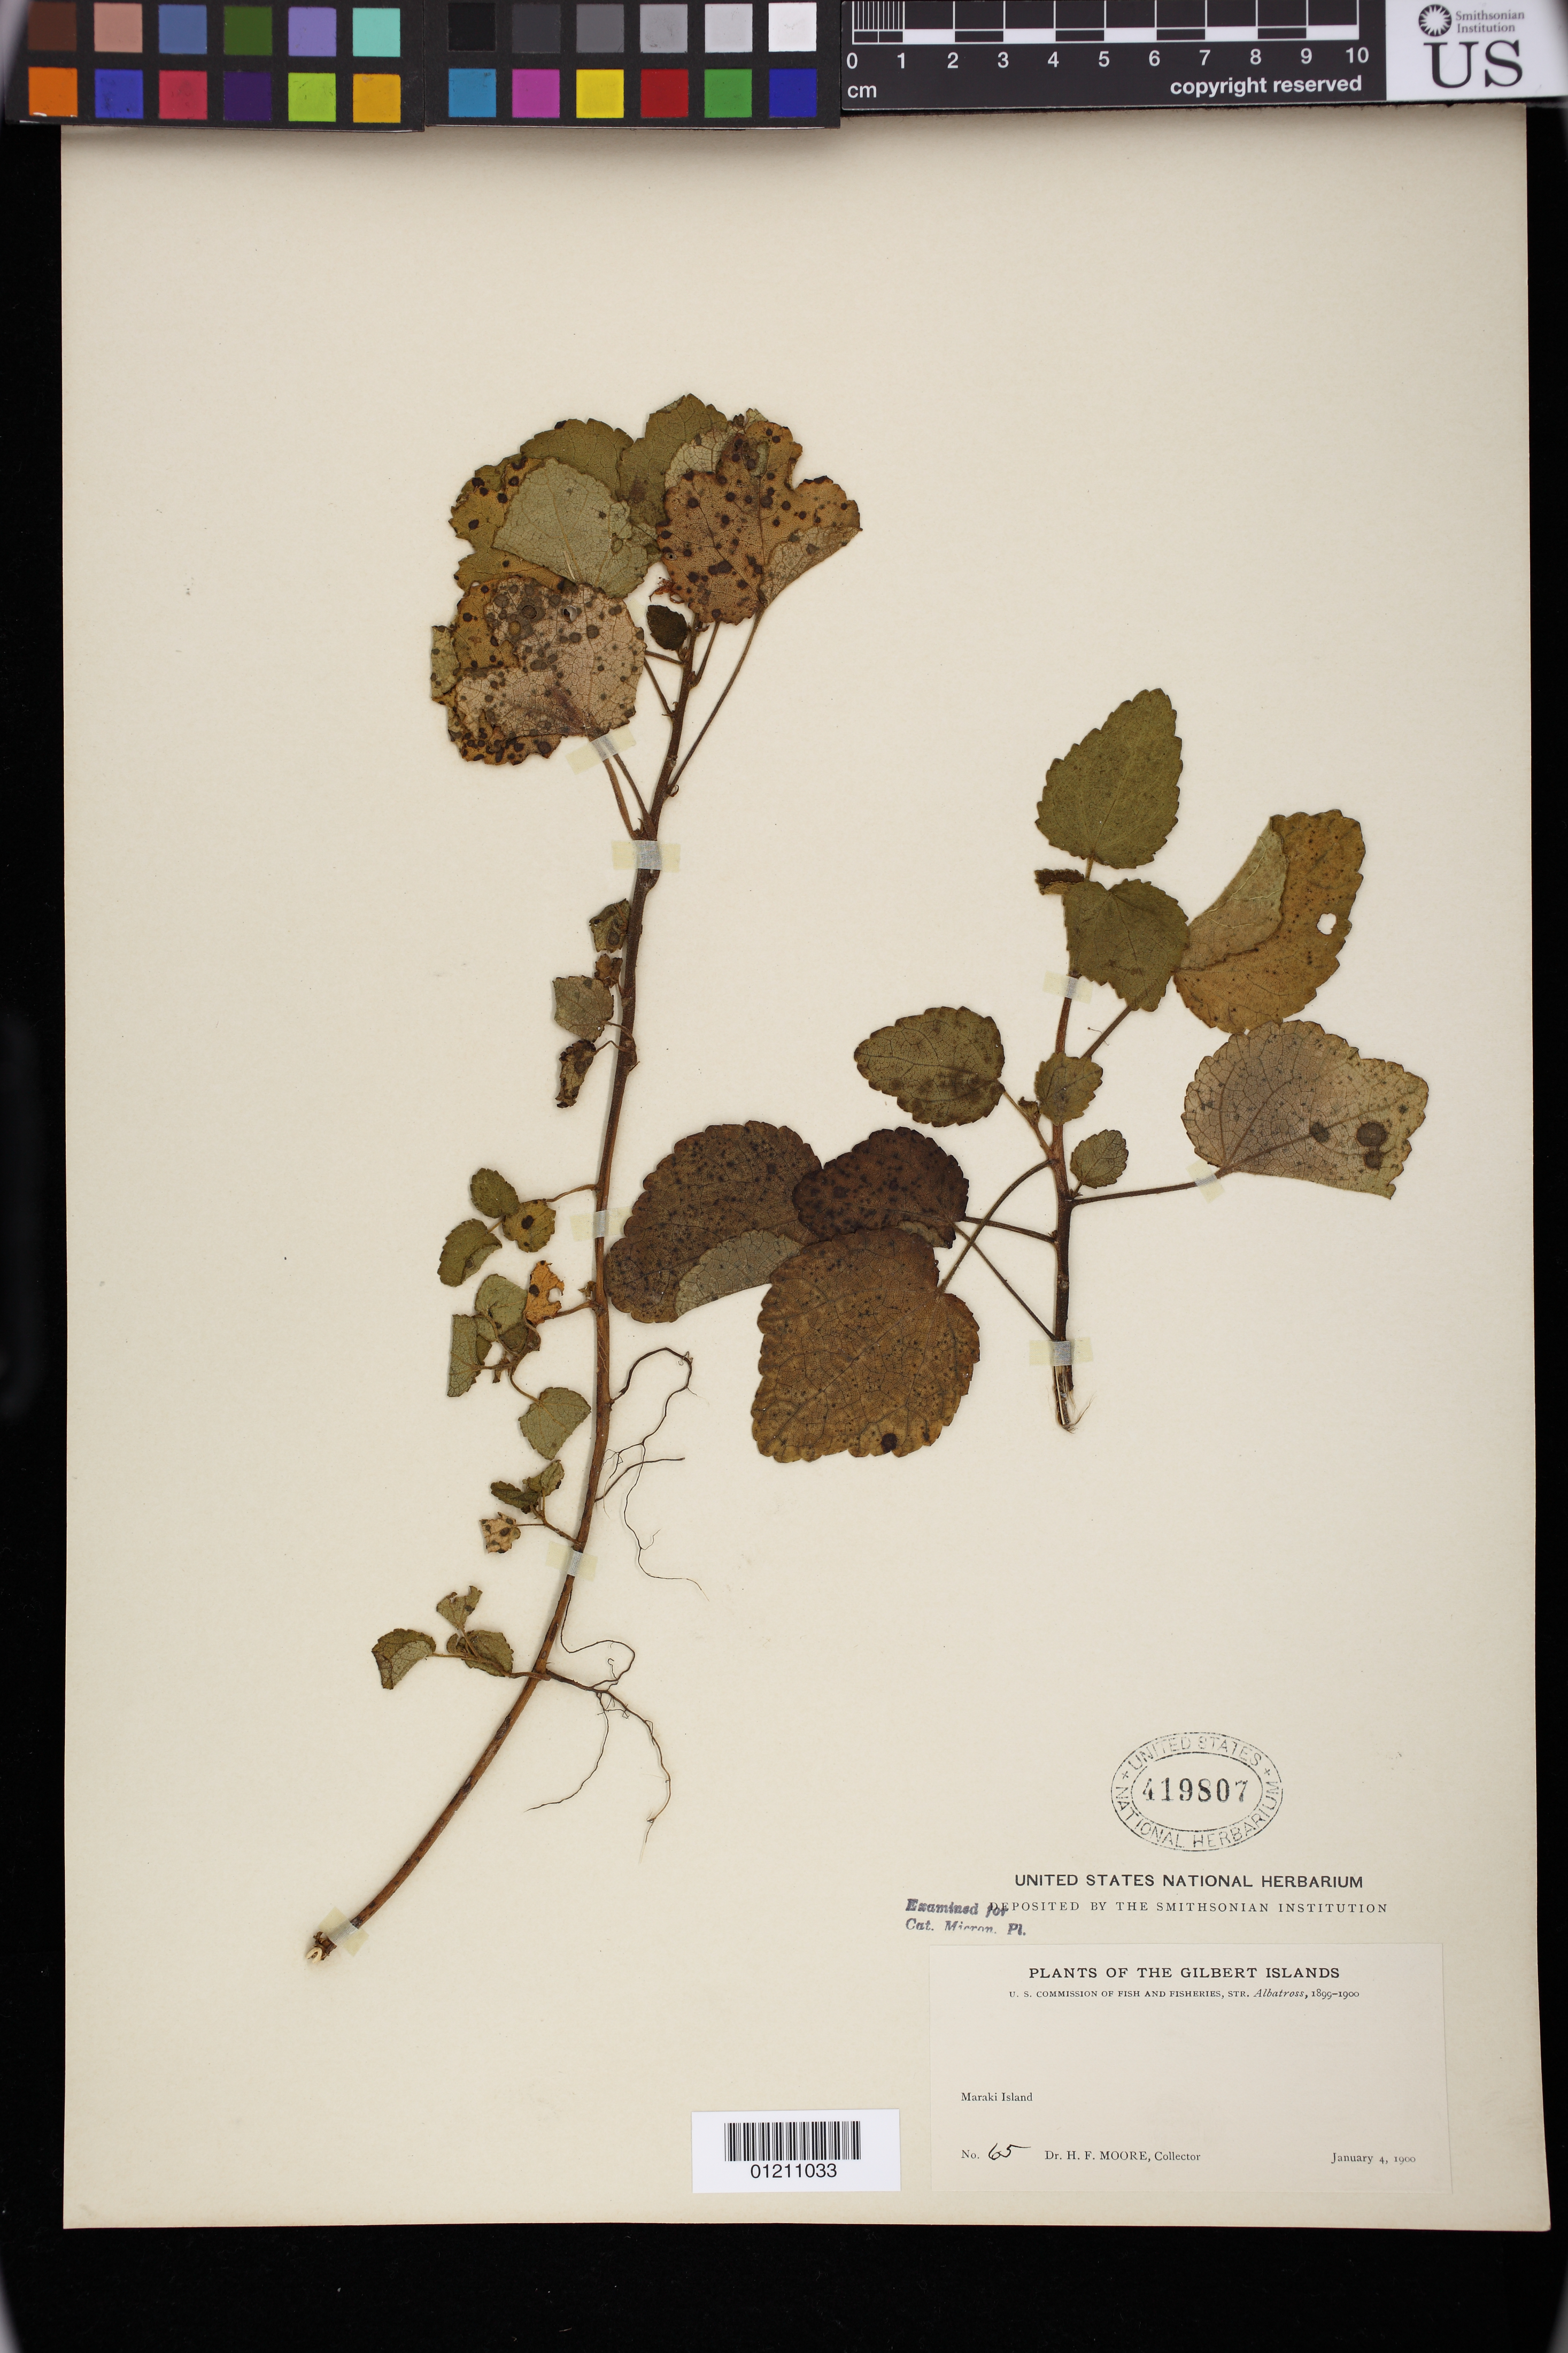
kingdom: Plantae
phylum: Tracheophyta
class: Magnoliopsida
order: Malvales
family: Malvaceae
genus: Triumfetta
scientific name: Triumfetta procumbens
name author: G. Forst.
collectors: H. F. Moore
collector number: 65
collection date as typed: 01 Mar 1900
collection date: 1900-03-01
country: Kiribati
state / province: Gilbert Islands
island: Marakei Atoll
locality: Gilbert Islands: Maraki Islet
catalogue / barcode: US 419807